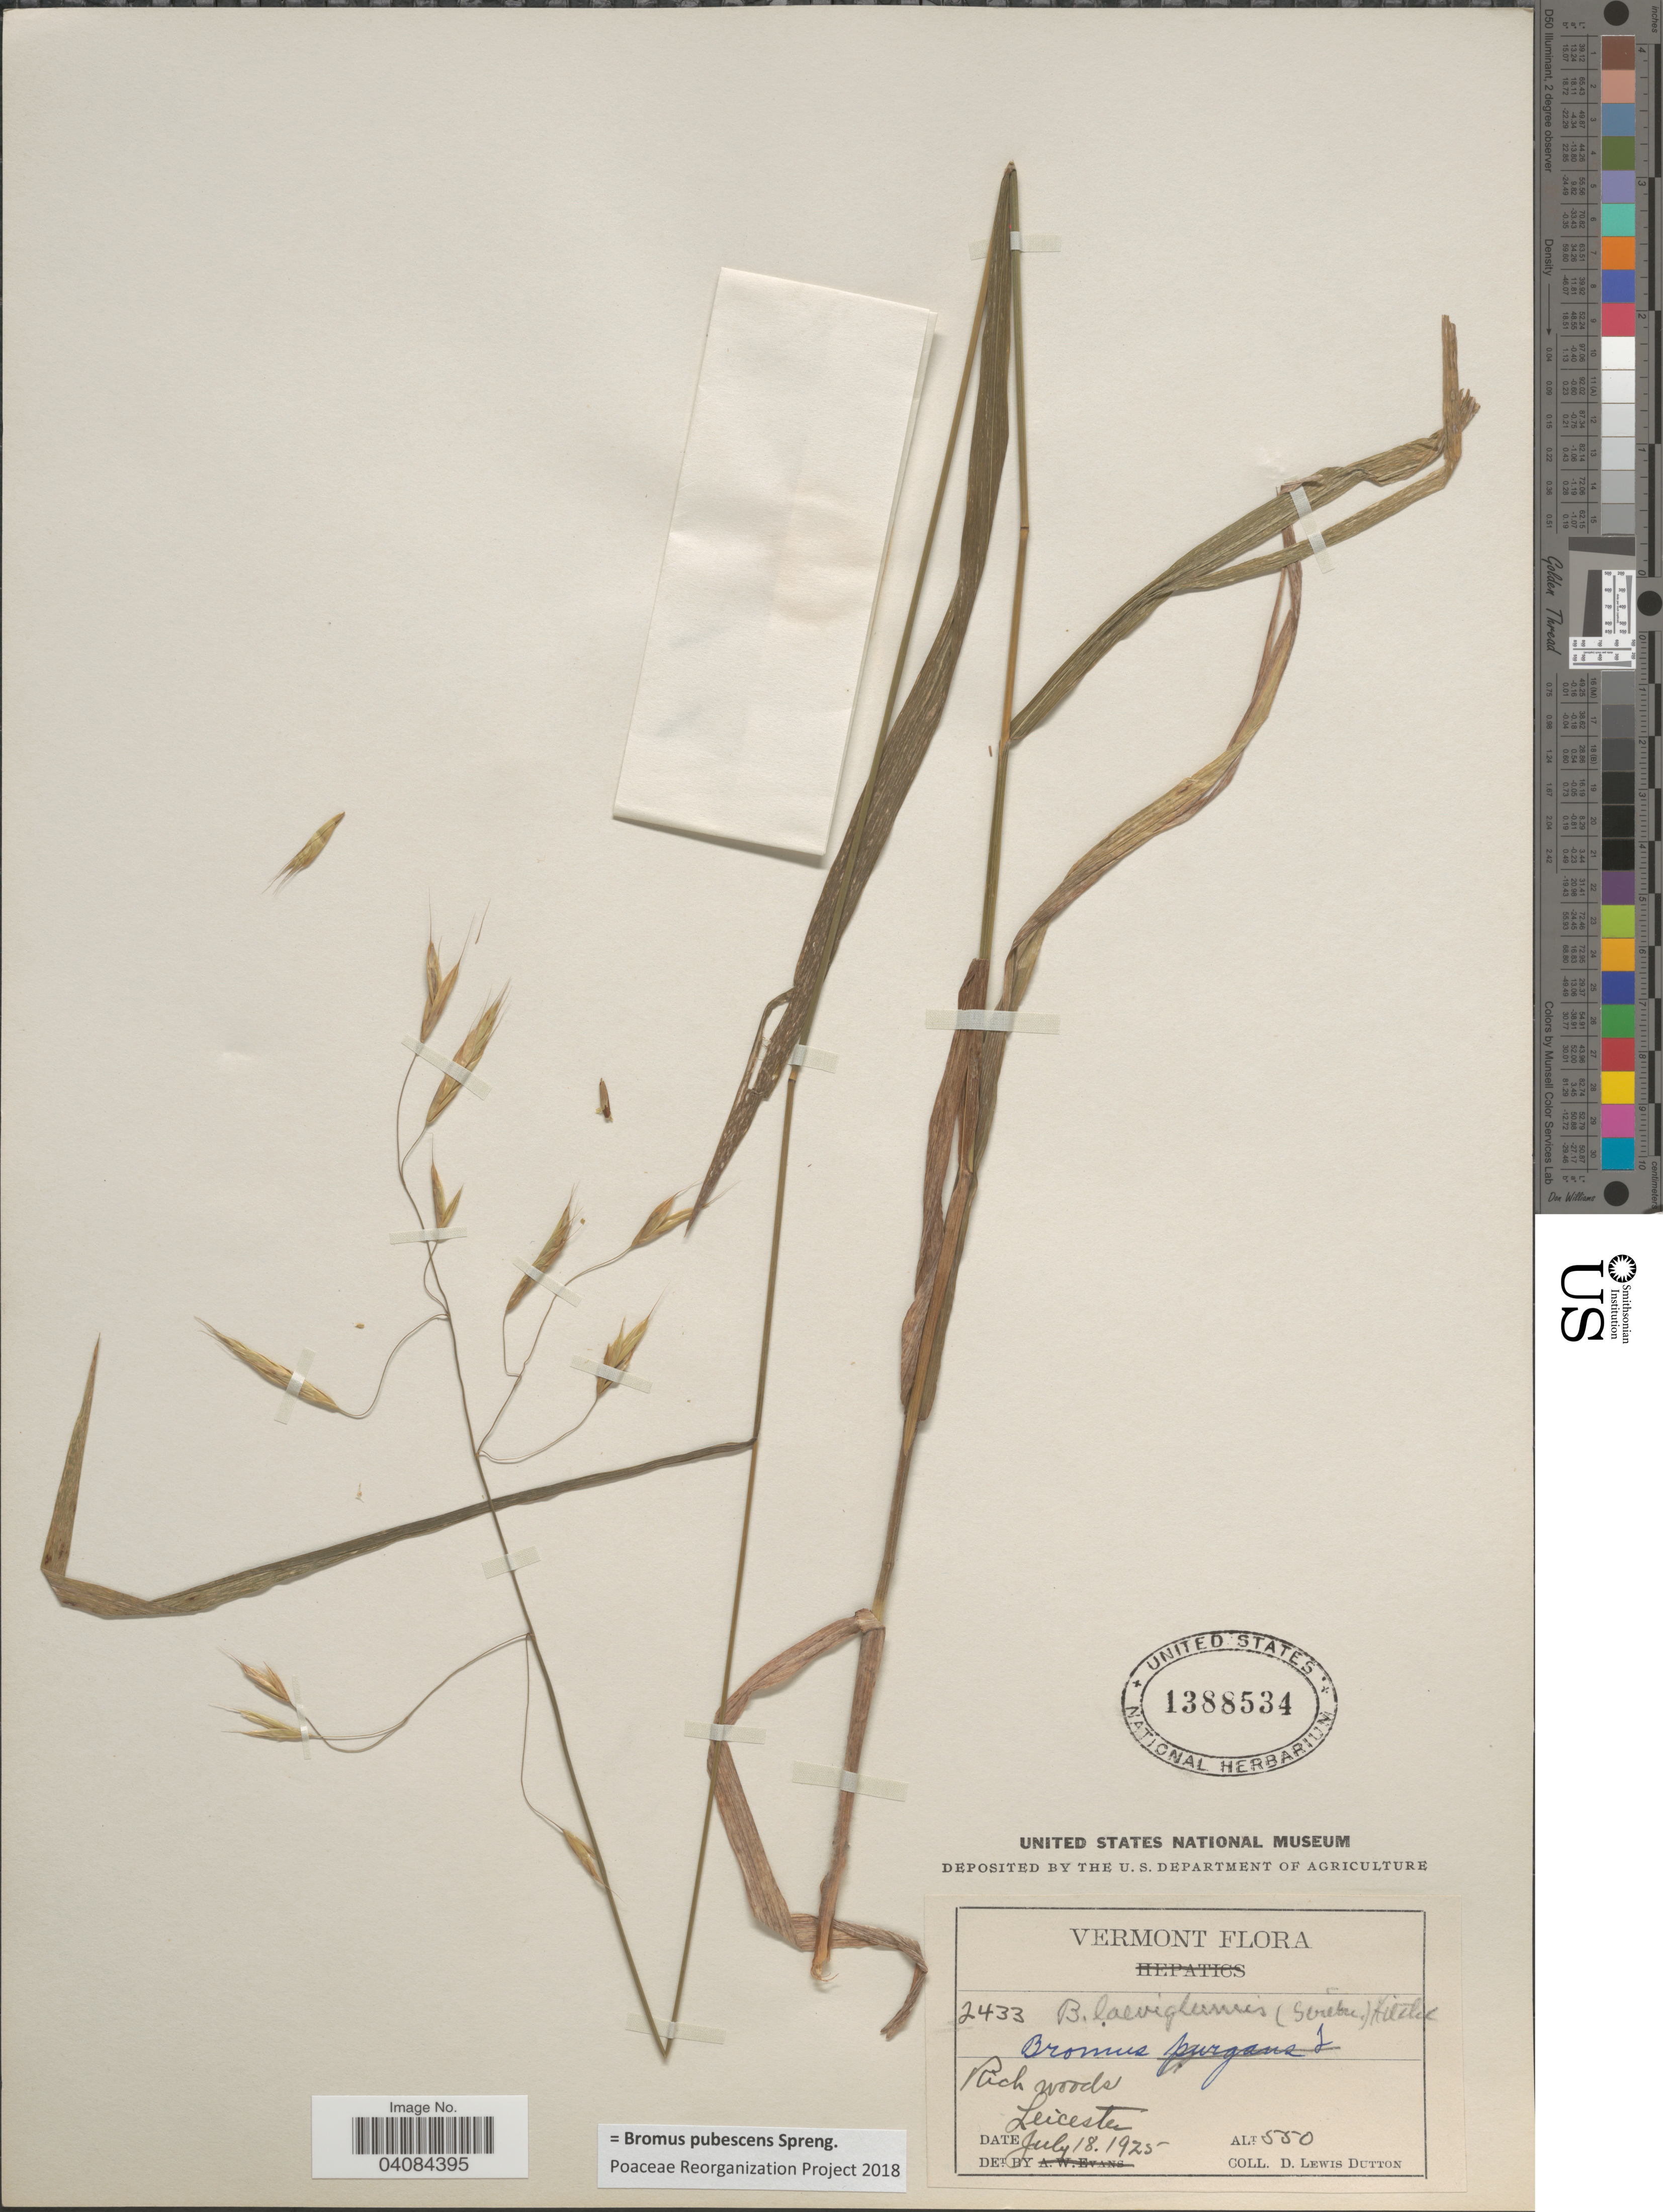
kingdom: Plantae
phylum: Tracheophyta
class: Liliopsida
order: Poales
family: Poaceae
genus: Bromus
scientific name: Bromus pubescens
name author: Muhl. ex Willd.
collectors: D. Dutton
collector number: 2433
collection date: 1925-07-18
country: United States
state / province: Vermont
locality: Leicester.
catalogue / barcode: US 1388534